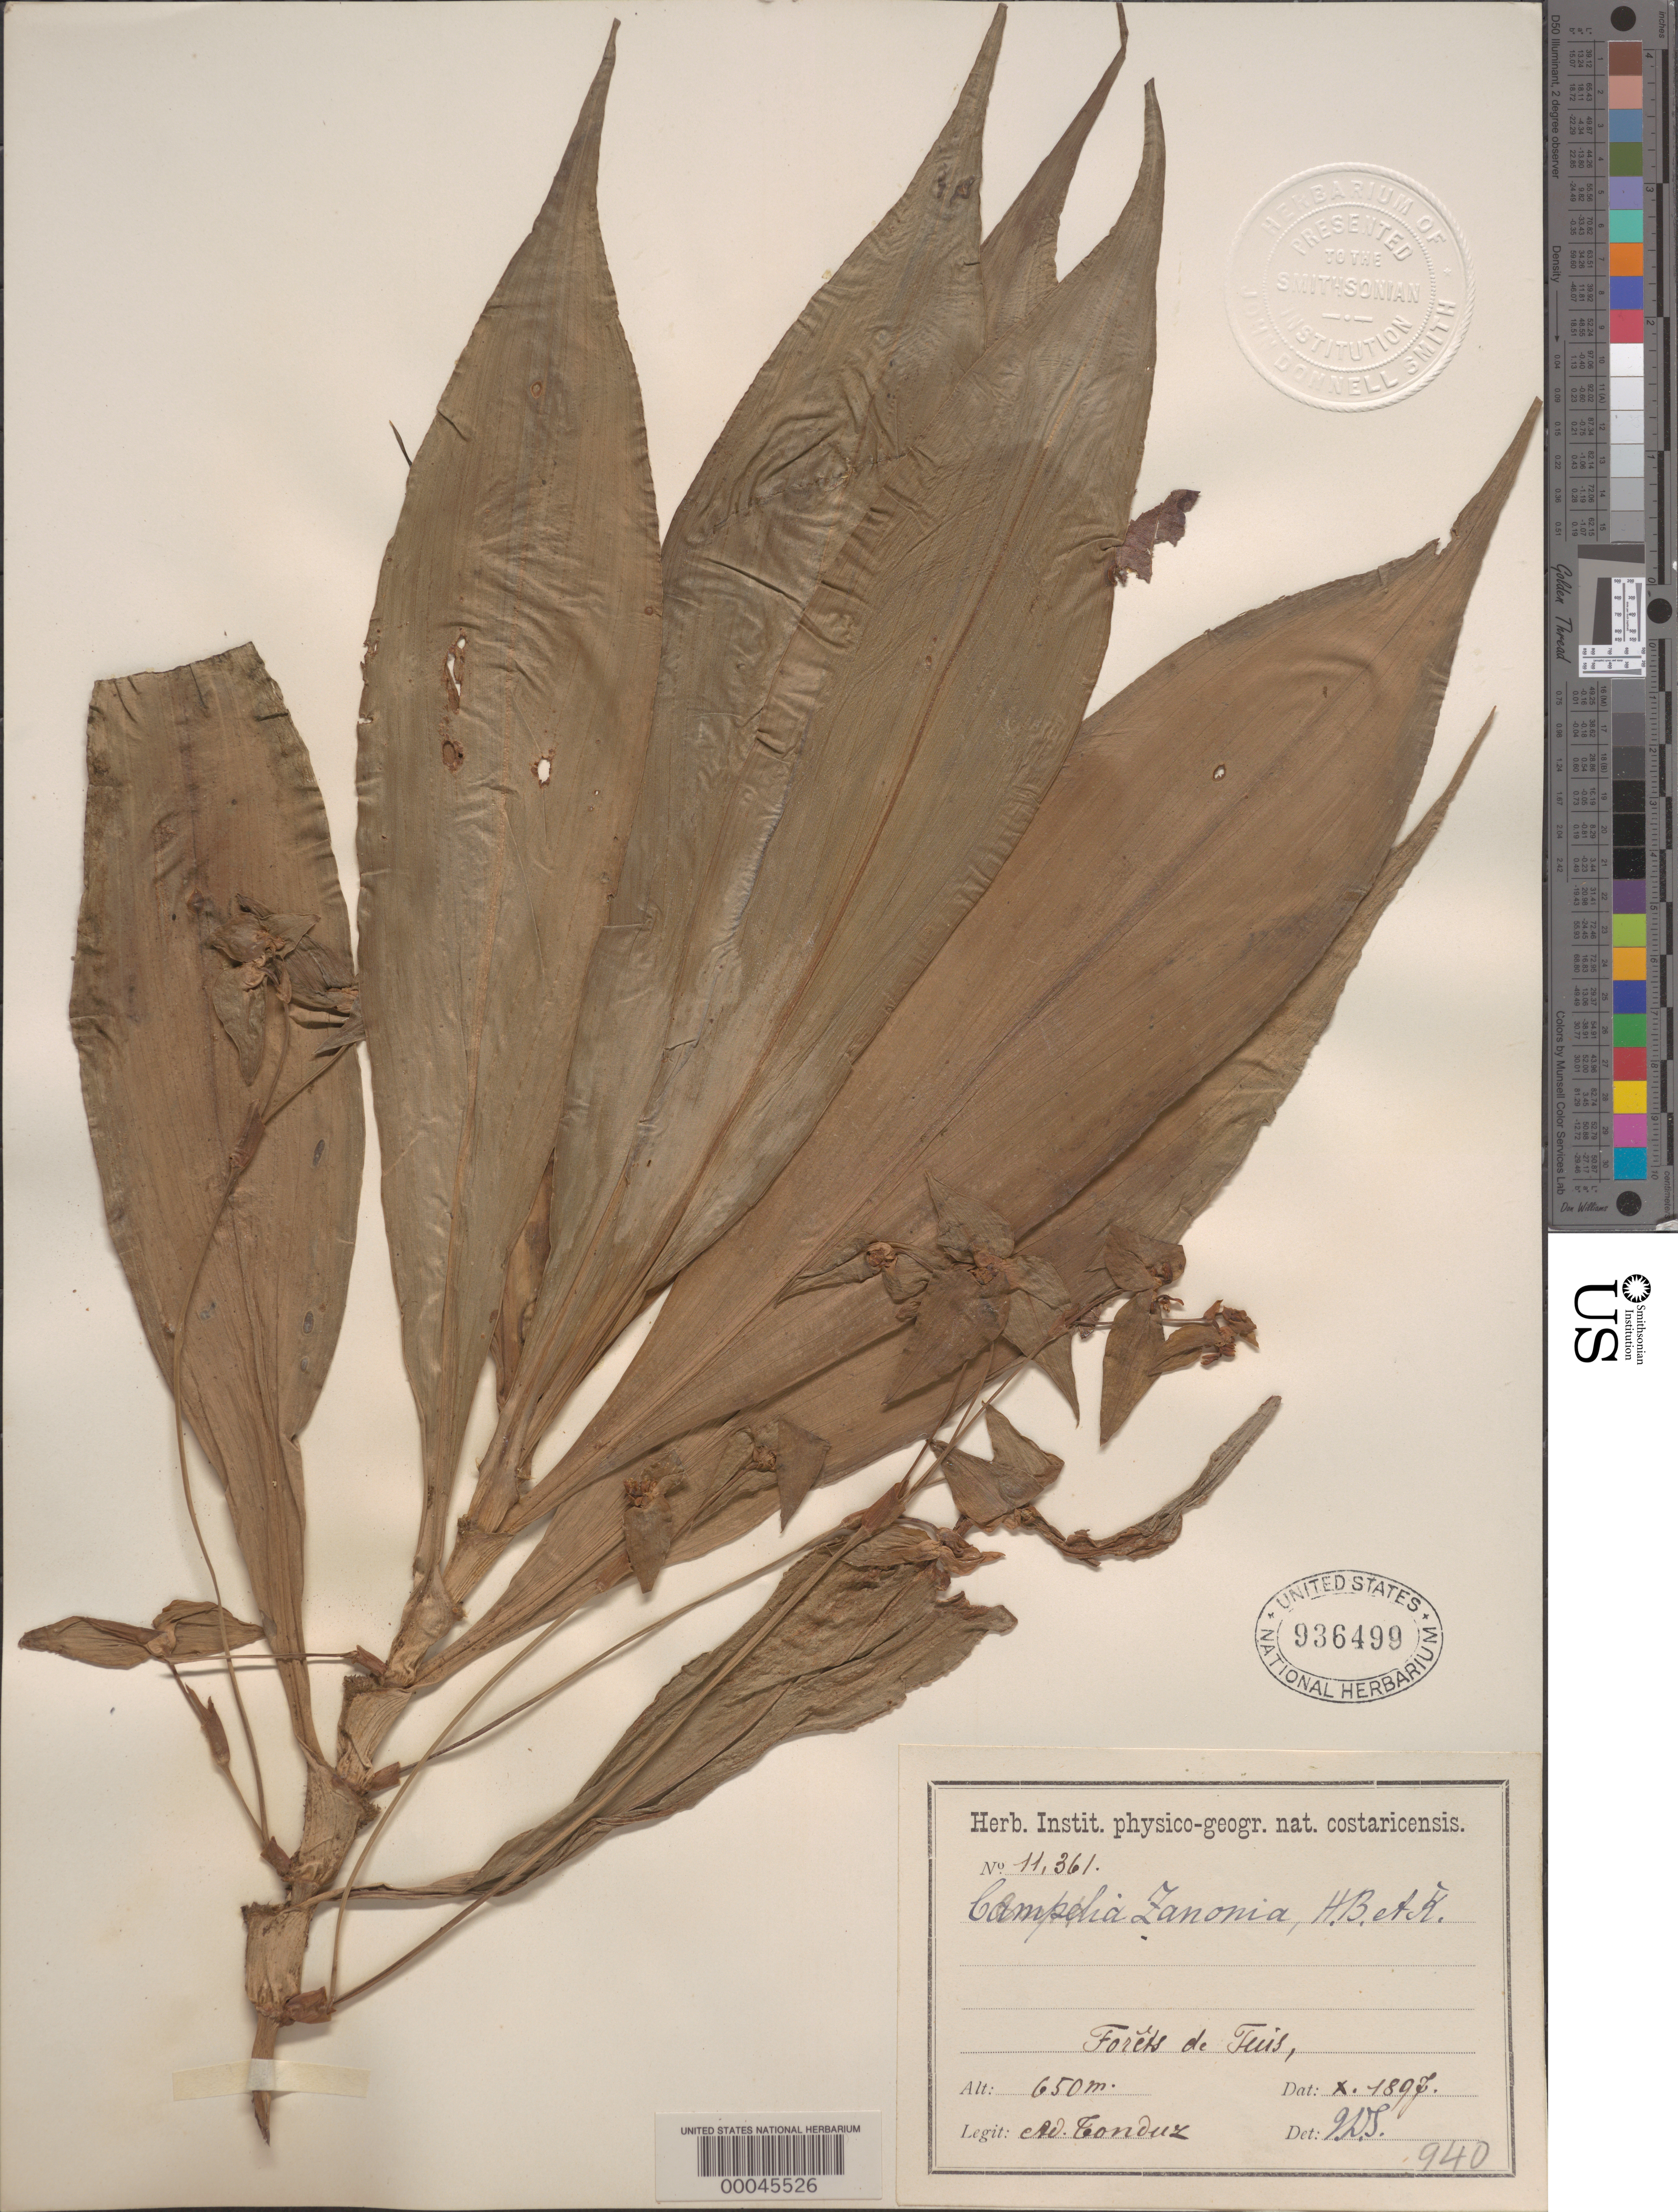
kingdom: Plantae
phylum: Tracheophyta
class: Liliopsida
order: Commelinales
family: Commelinaceae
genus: Tradescantia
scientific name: Tradescantia zanonia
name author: (L.) Sw.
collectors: A. Tonduz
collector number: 11361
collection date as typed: Oct 1897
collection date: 1897-10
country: Costa Rica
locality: Forest of Tuis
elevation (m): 650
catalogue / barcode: US 936499